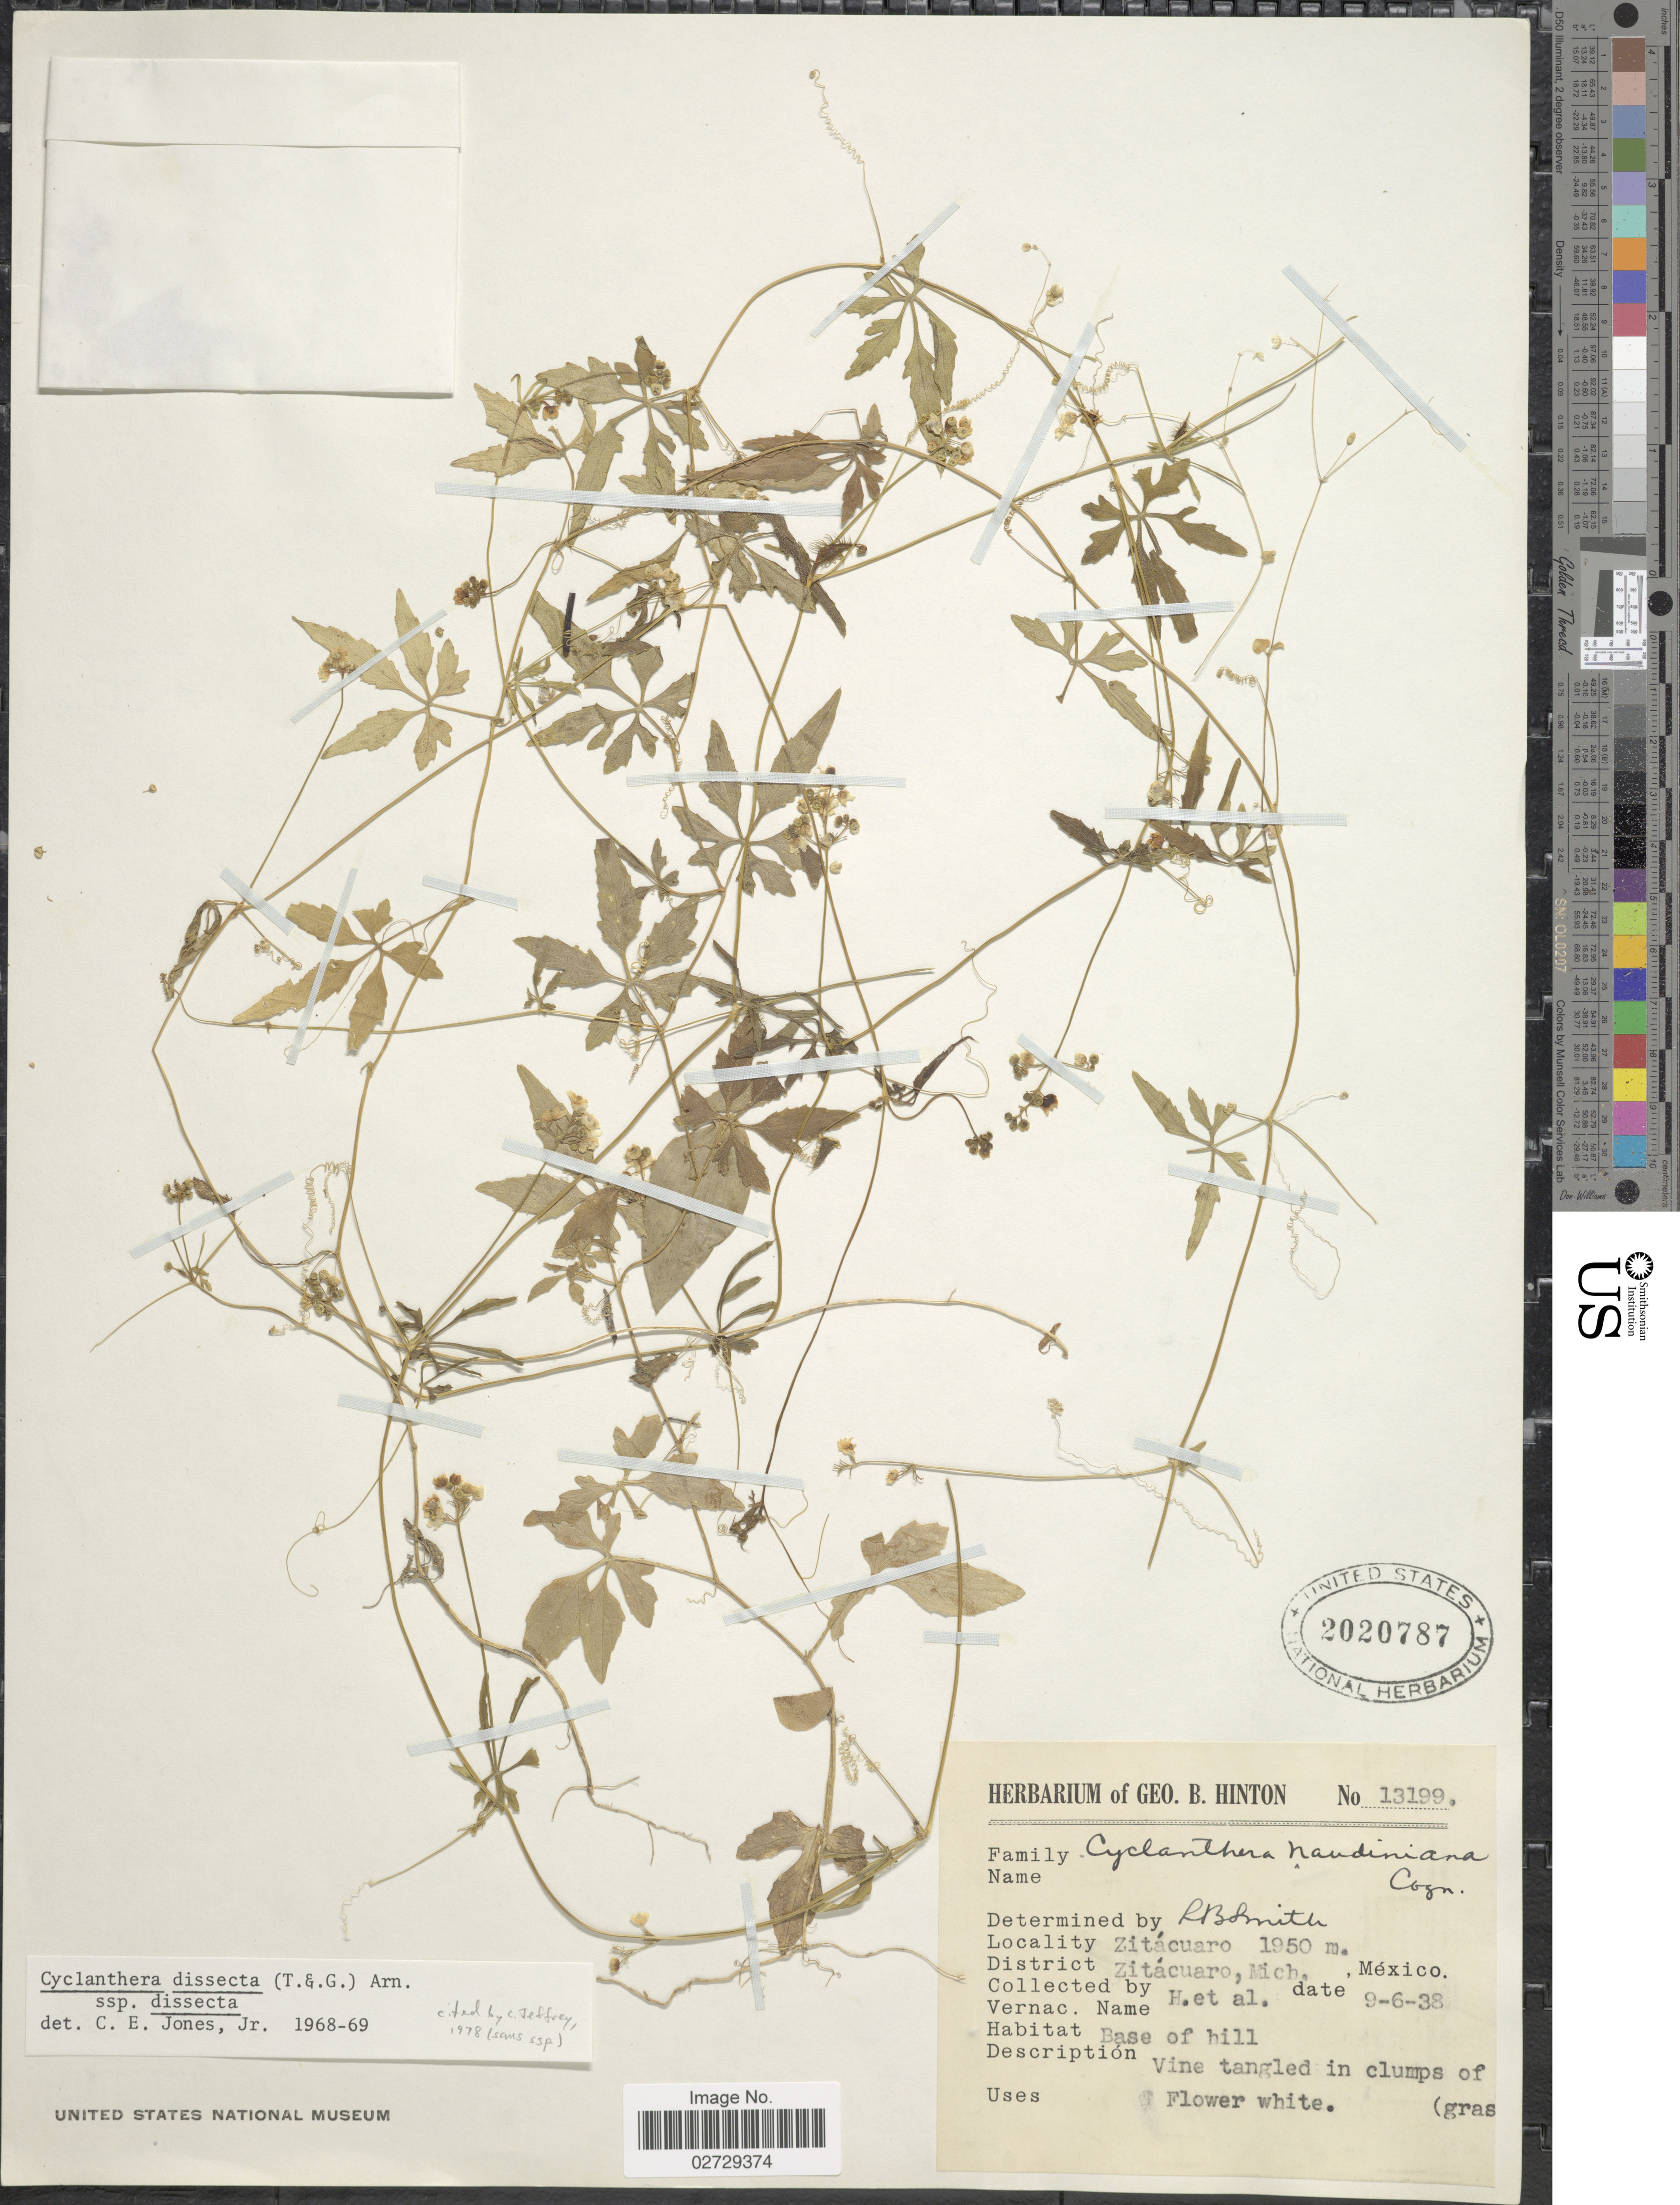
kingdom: Plantae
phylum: Tracheophyta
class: Magnoliopsida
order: Cucurbitales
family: Cucurbitaceae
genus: Cyclanthera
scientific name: Cyclanthera dissecta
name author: (Torr. & A. Gray) Arn.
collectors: G. B. Hinton & et al.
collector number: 13199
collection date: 1938-09-06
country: Mexico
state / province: Michoacán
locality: Zitácuaro. District: Zitácuaro.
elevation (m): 1950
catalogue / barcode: US 2020787